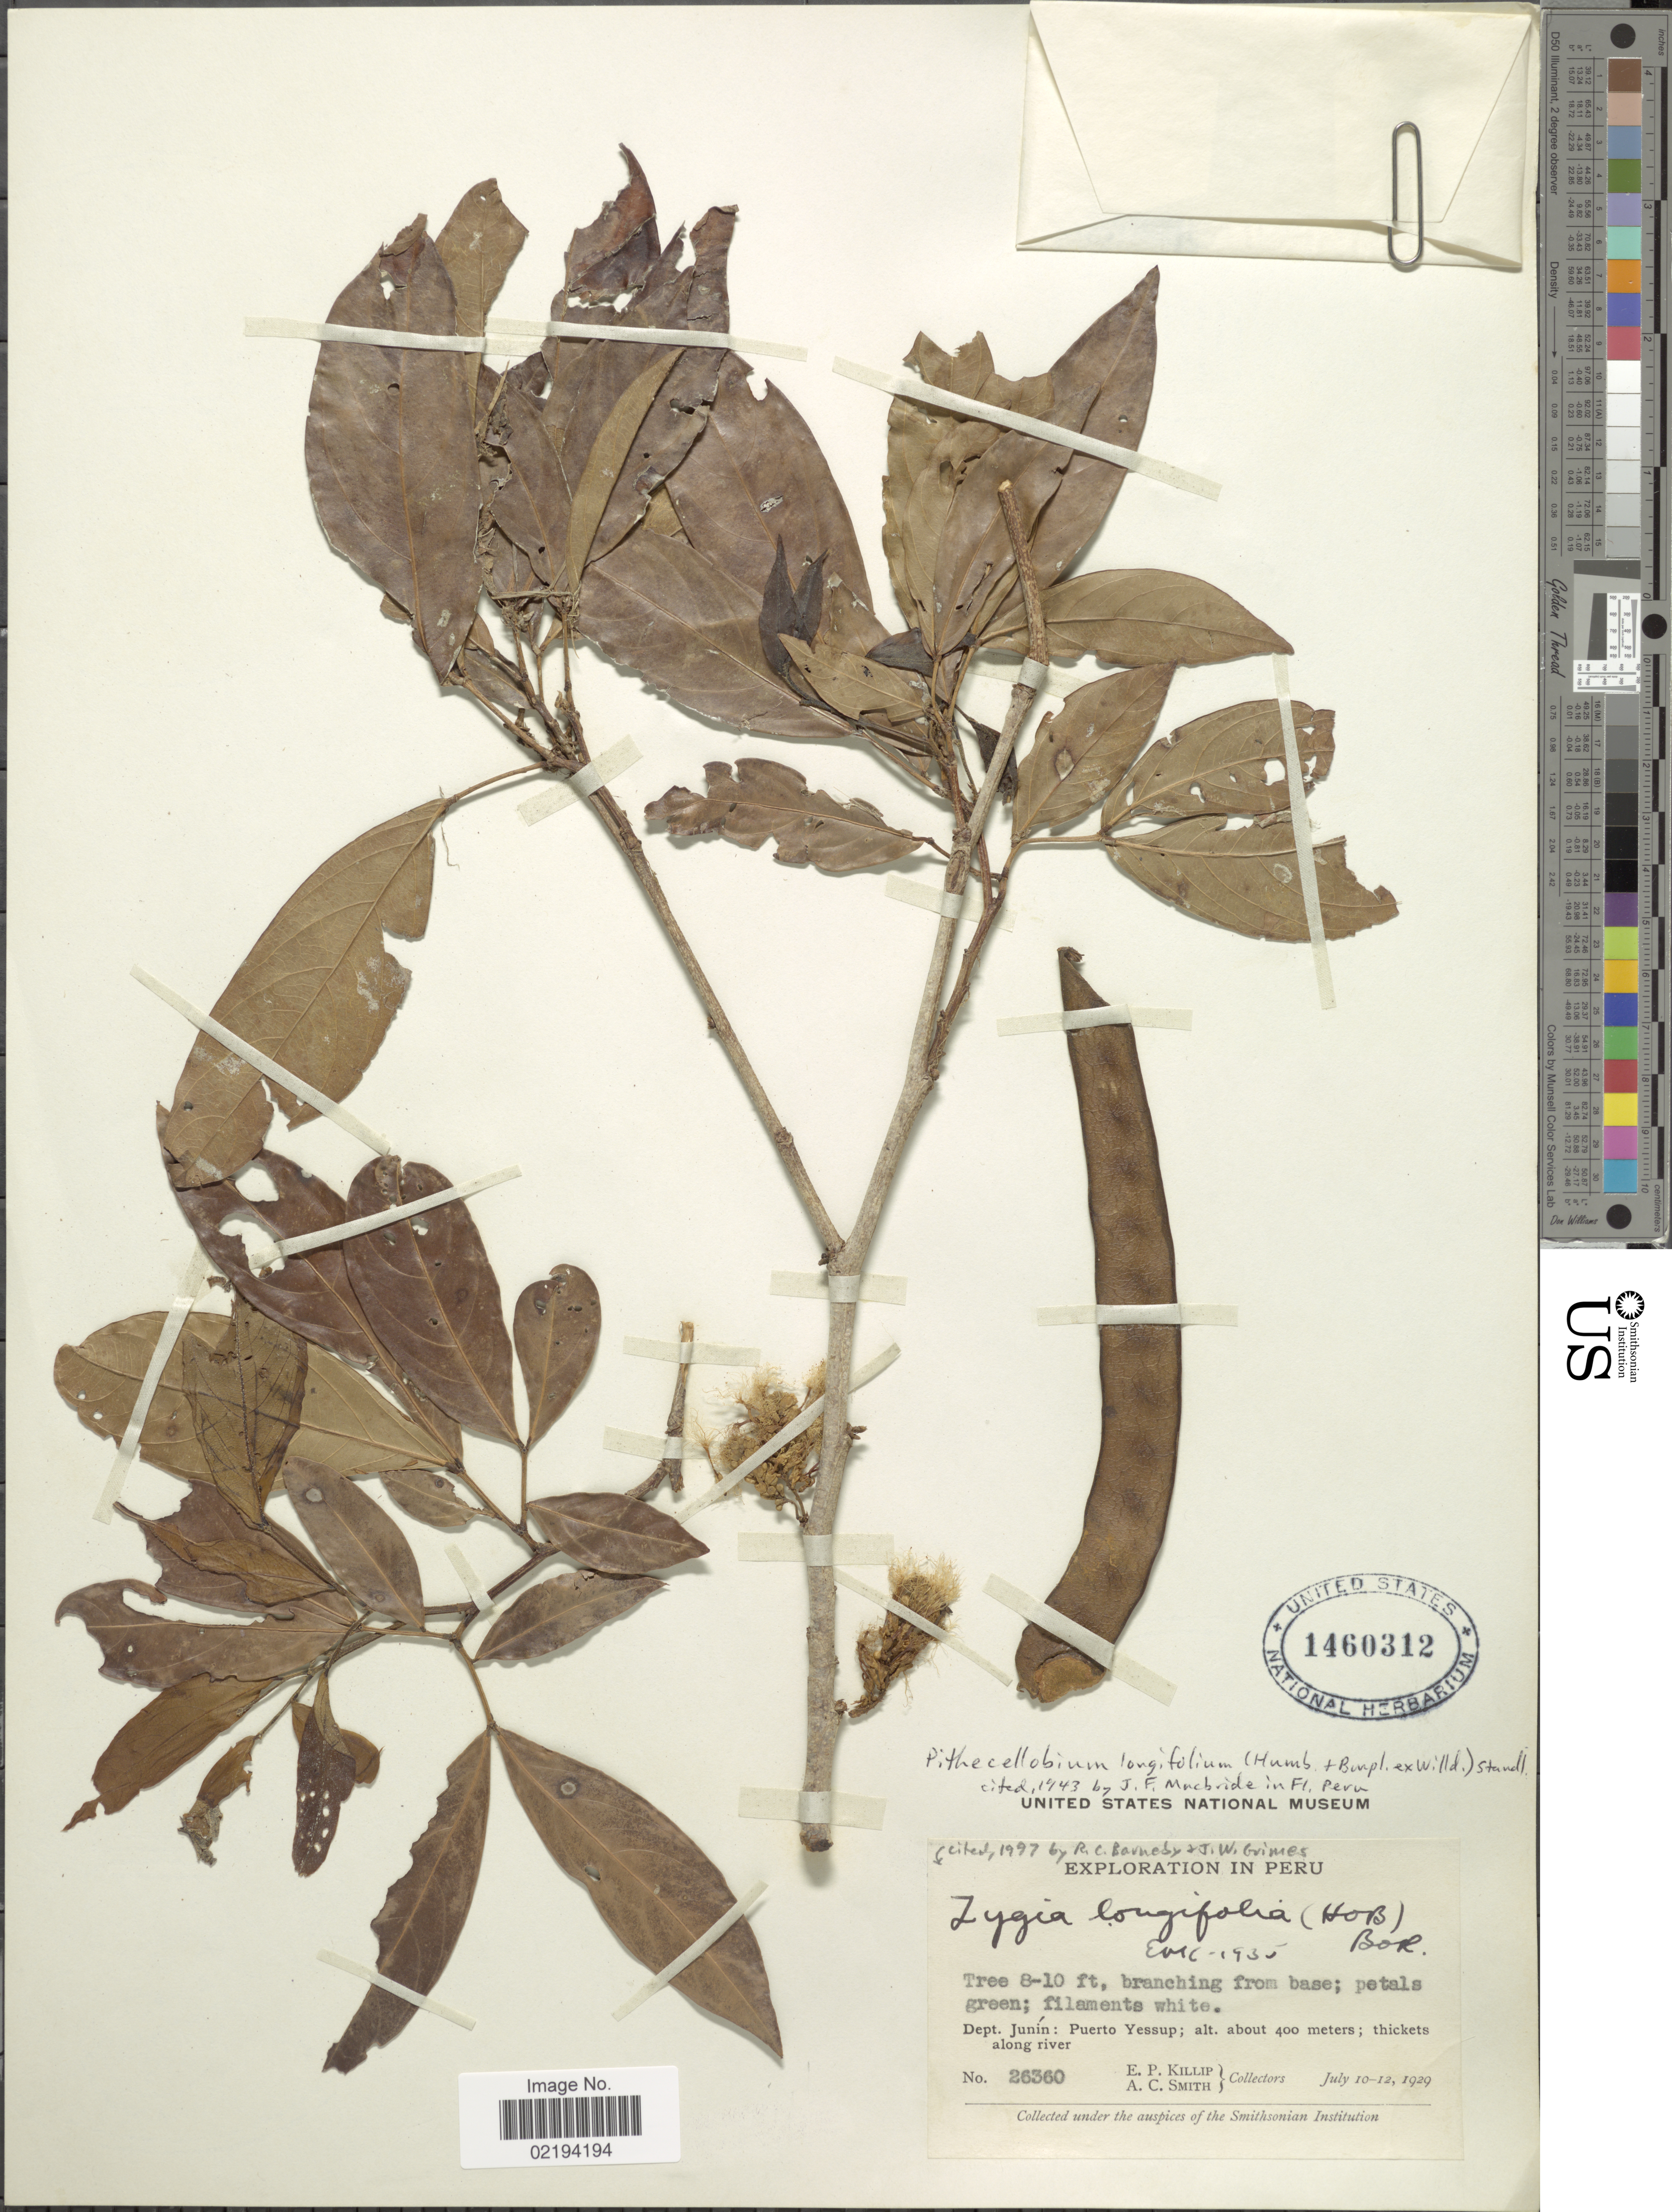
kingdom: Plantae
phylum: Tracheophyta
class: Magnoliopsida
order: Fabales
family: Fabaceae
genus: Zygia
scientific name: Zygia longifolia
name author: (Willd.) Britton & Rose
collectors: E. P. Killip & A. C. Smith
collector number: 26360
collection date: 1929-07-10/1929-07-12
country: Peru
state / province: Junín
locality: Dep. Junín: Puerto Yessup; thickets along river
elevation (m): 400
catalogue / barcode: US 1460312